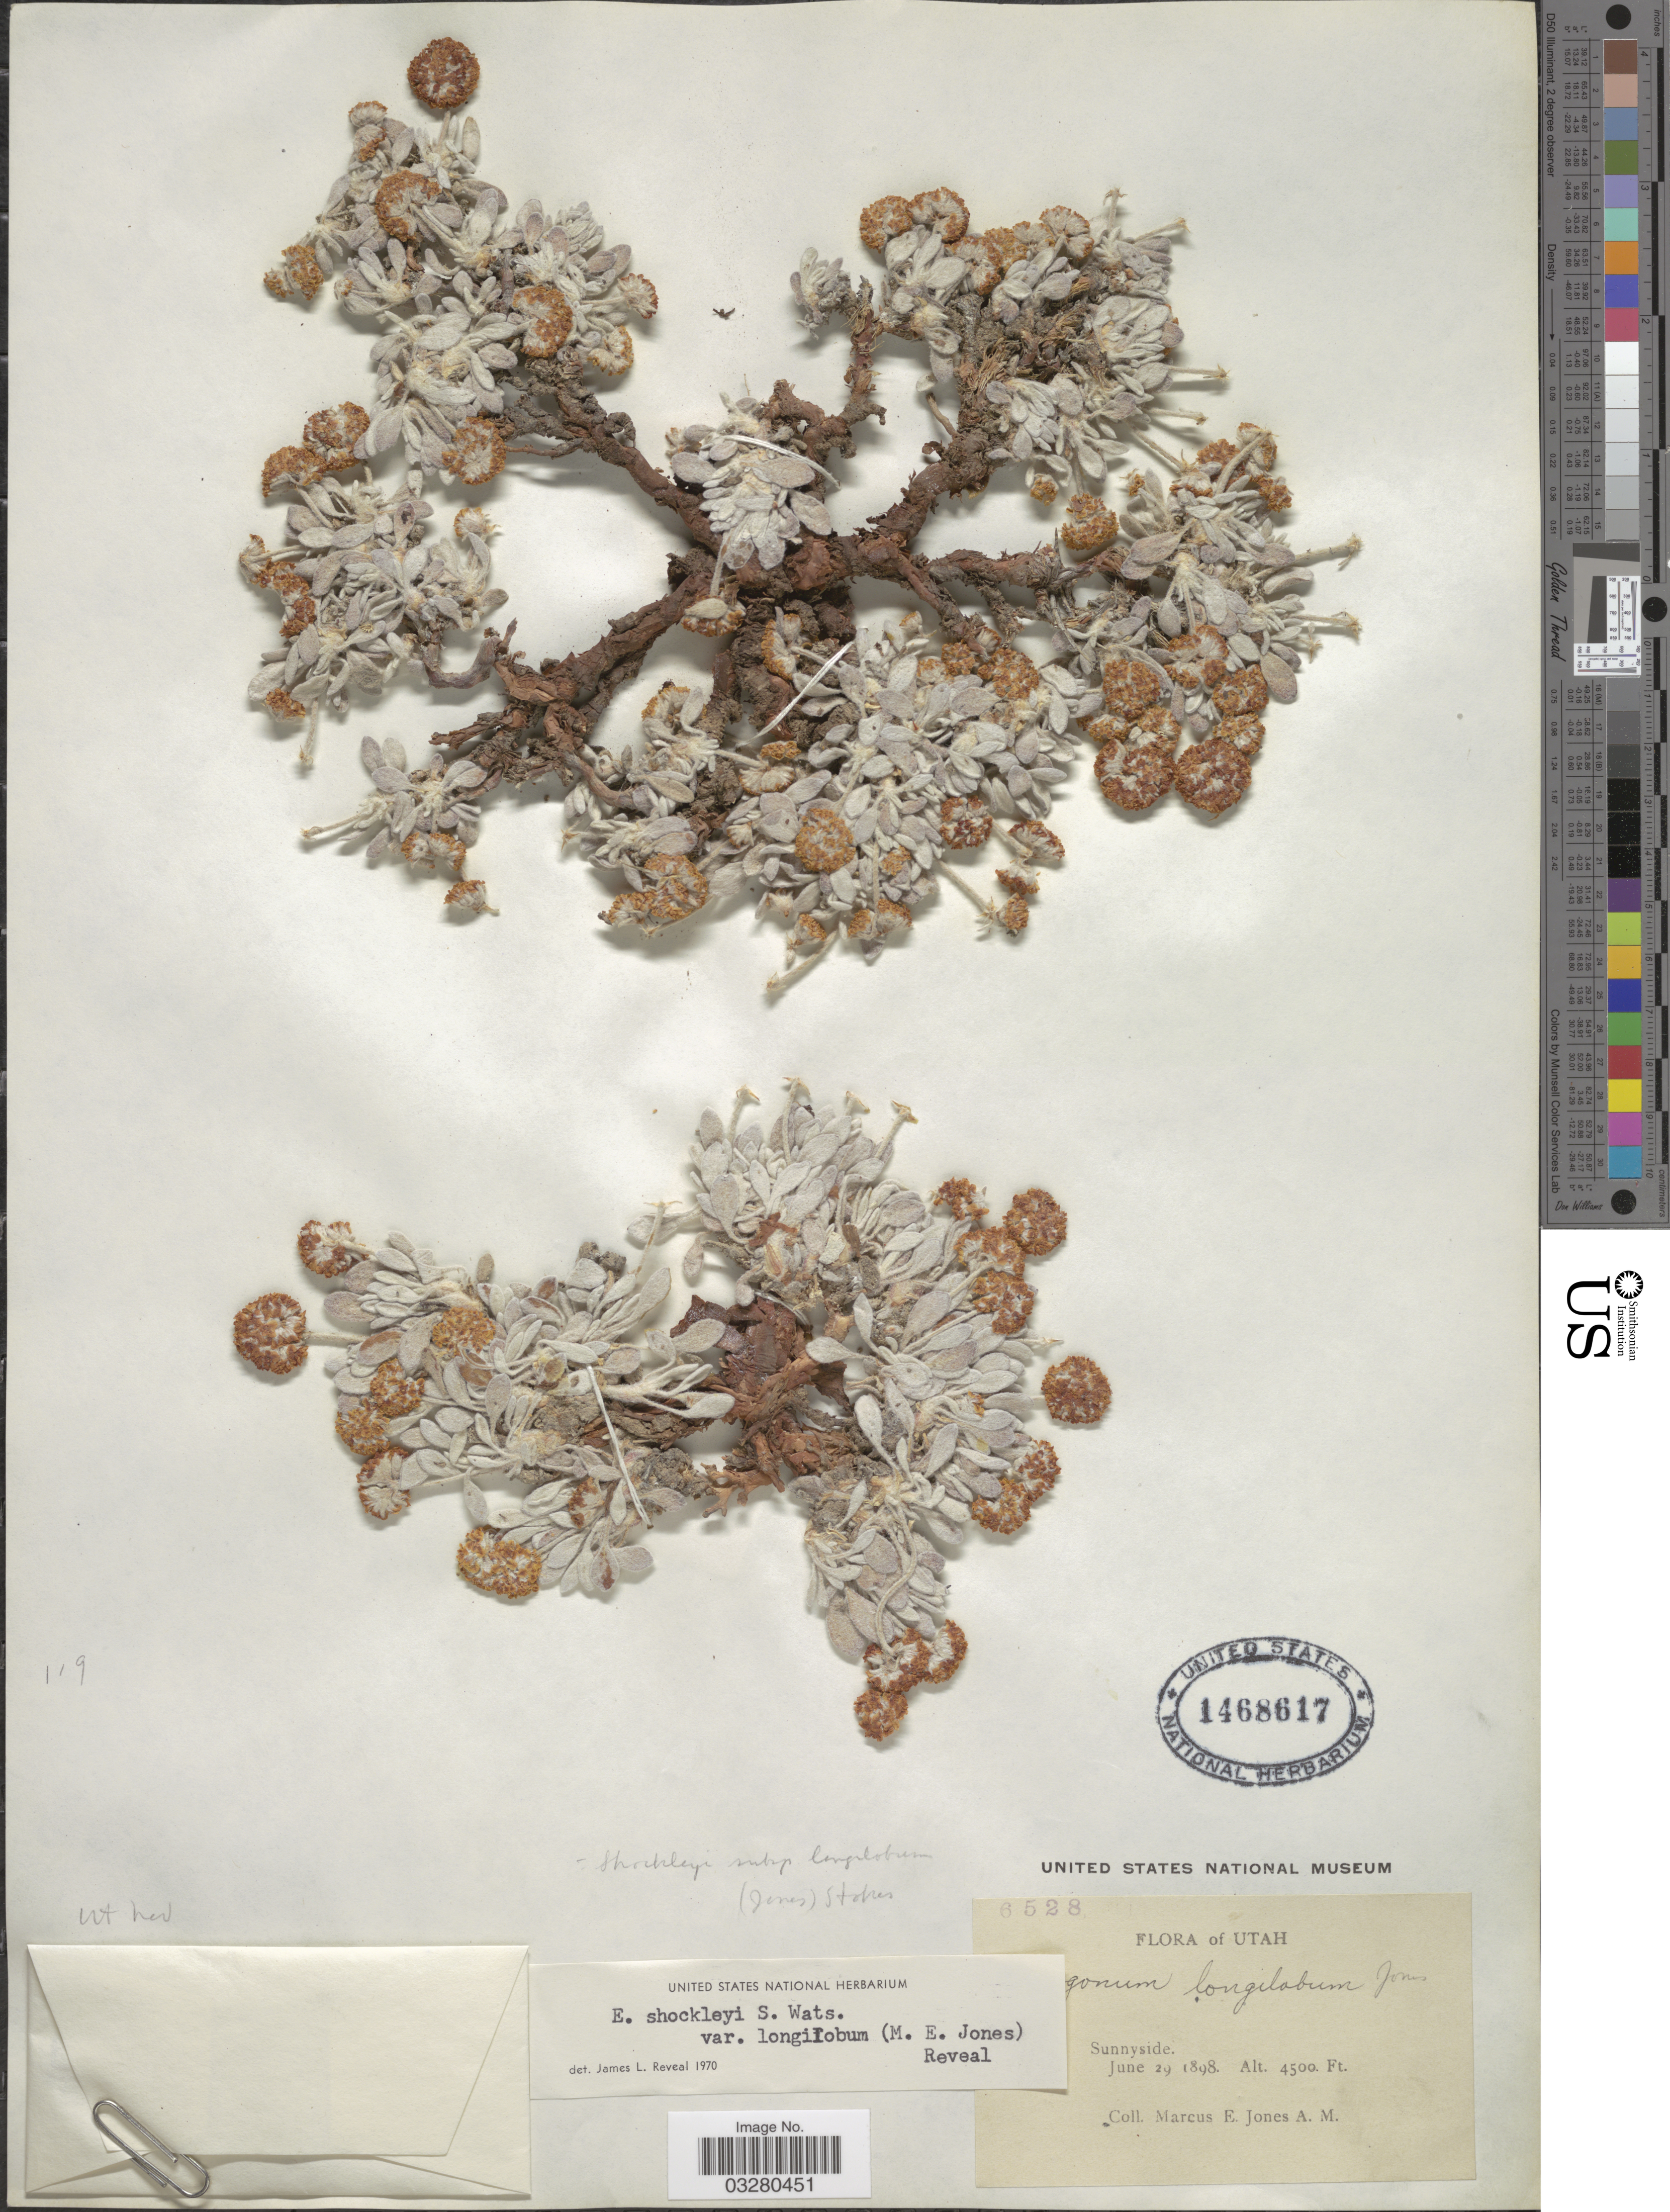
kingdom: Plantae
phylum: Tracheophyta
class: Magnoliopsida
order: Caryophyllales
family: Polygonaceae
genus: Eriogonum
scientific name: Eriogonum shockleyi var. longilobum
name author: (M.E. Jones) Reveal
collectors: M. E. Jones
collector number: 6528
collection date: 1898-06-29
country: United States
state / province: Utah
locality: Sunnyside.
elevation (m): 1372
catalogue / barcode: US 1468617